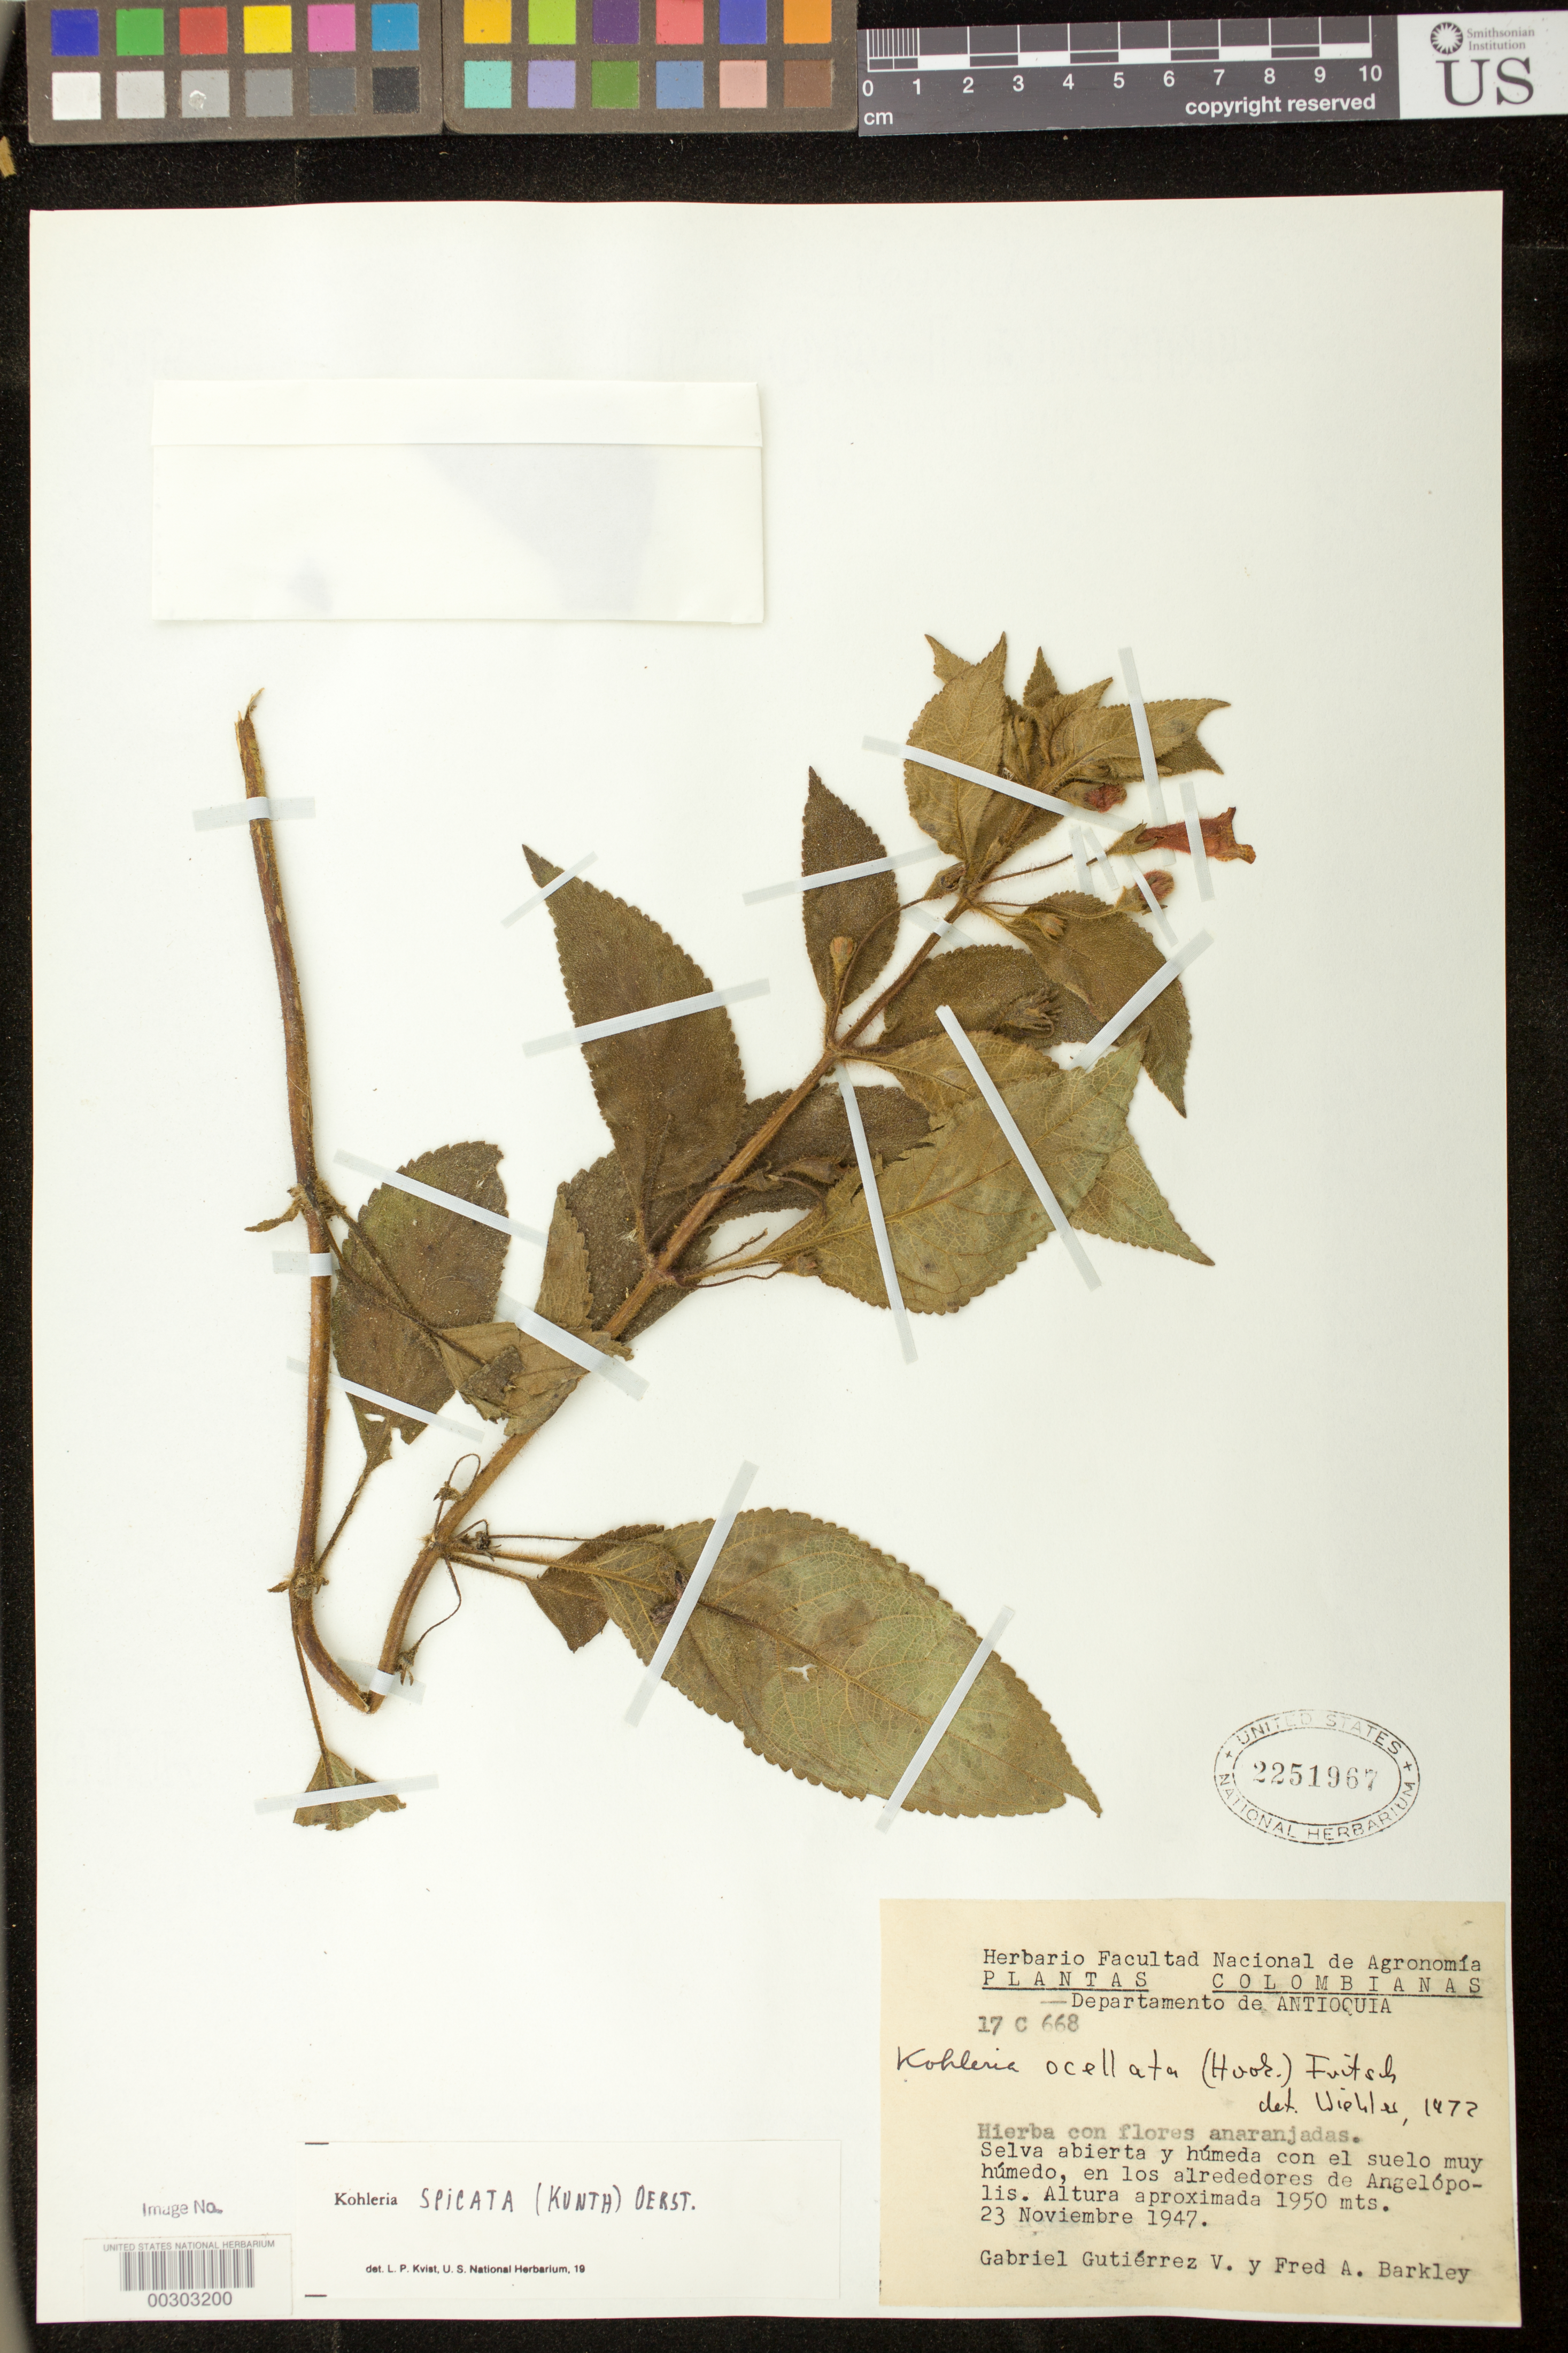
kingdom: Plantae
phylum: Tracheophyta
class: Magnoliopsida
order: Lamiales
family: Gesneriaceae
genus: Kohleria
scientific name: Kohleria spicata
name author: (Kunth) Oerst.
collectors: G. Gutiérrez V. & F. A. Barkley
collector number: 17C 668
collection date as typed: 23 Nov 1947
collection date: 1947-11-23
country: Colombia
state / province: Antioquia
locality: In the environs of Angelopolis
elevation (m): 1950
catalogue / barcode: US 2251967